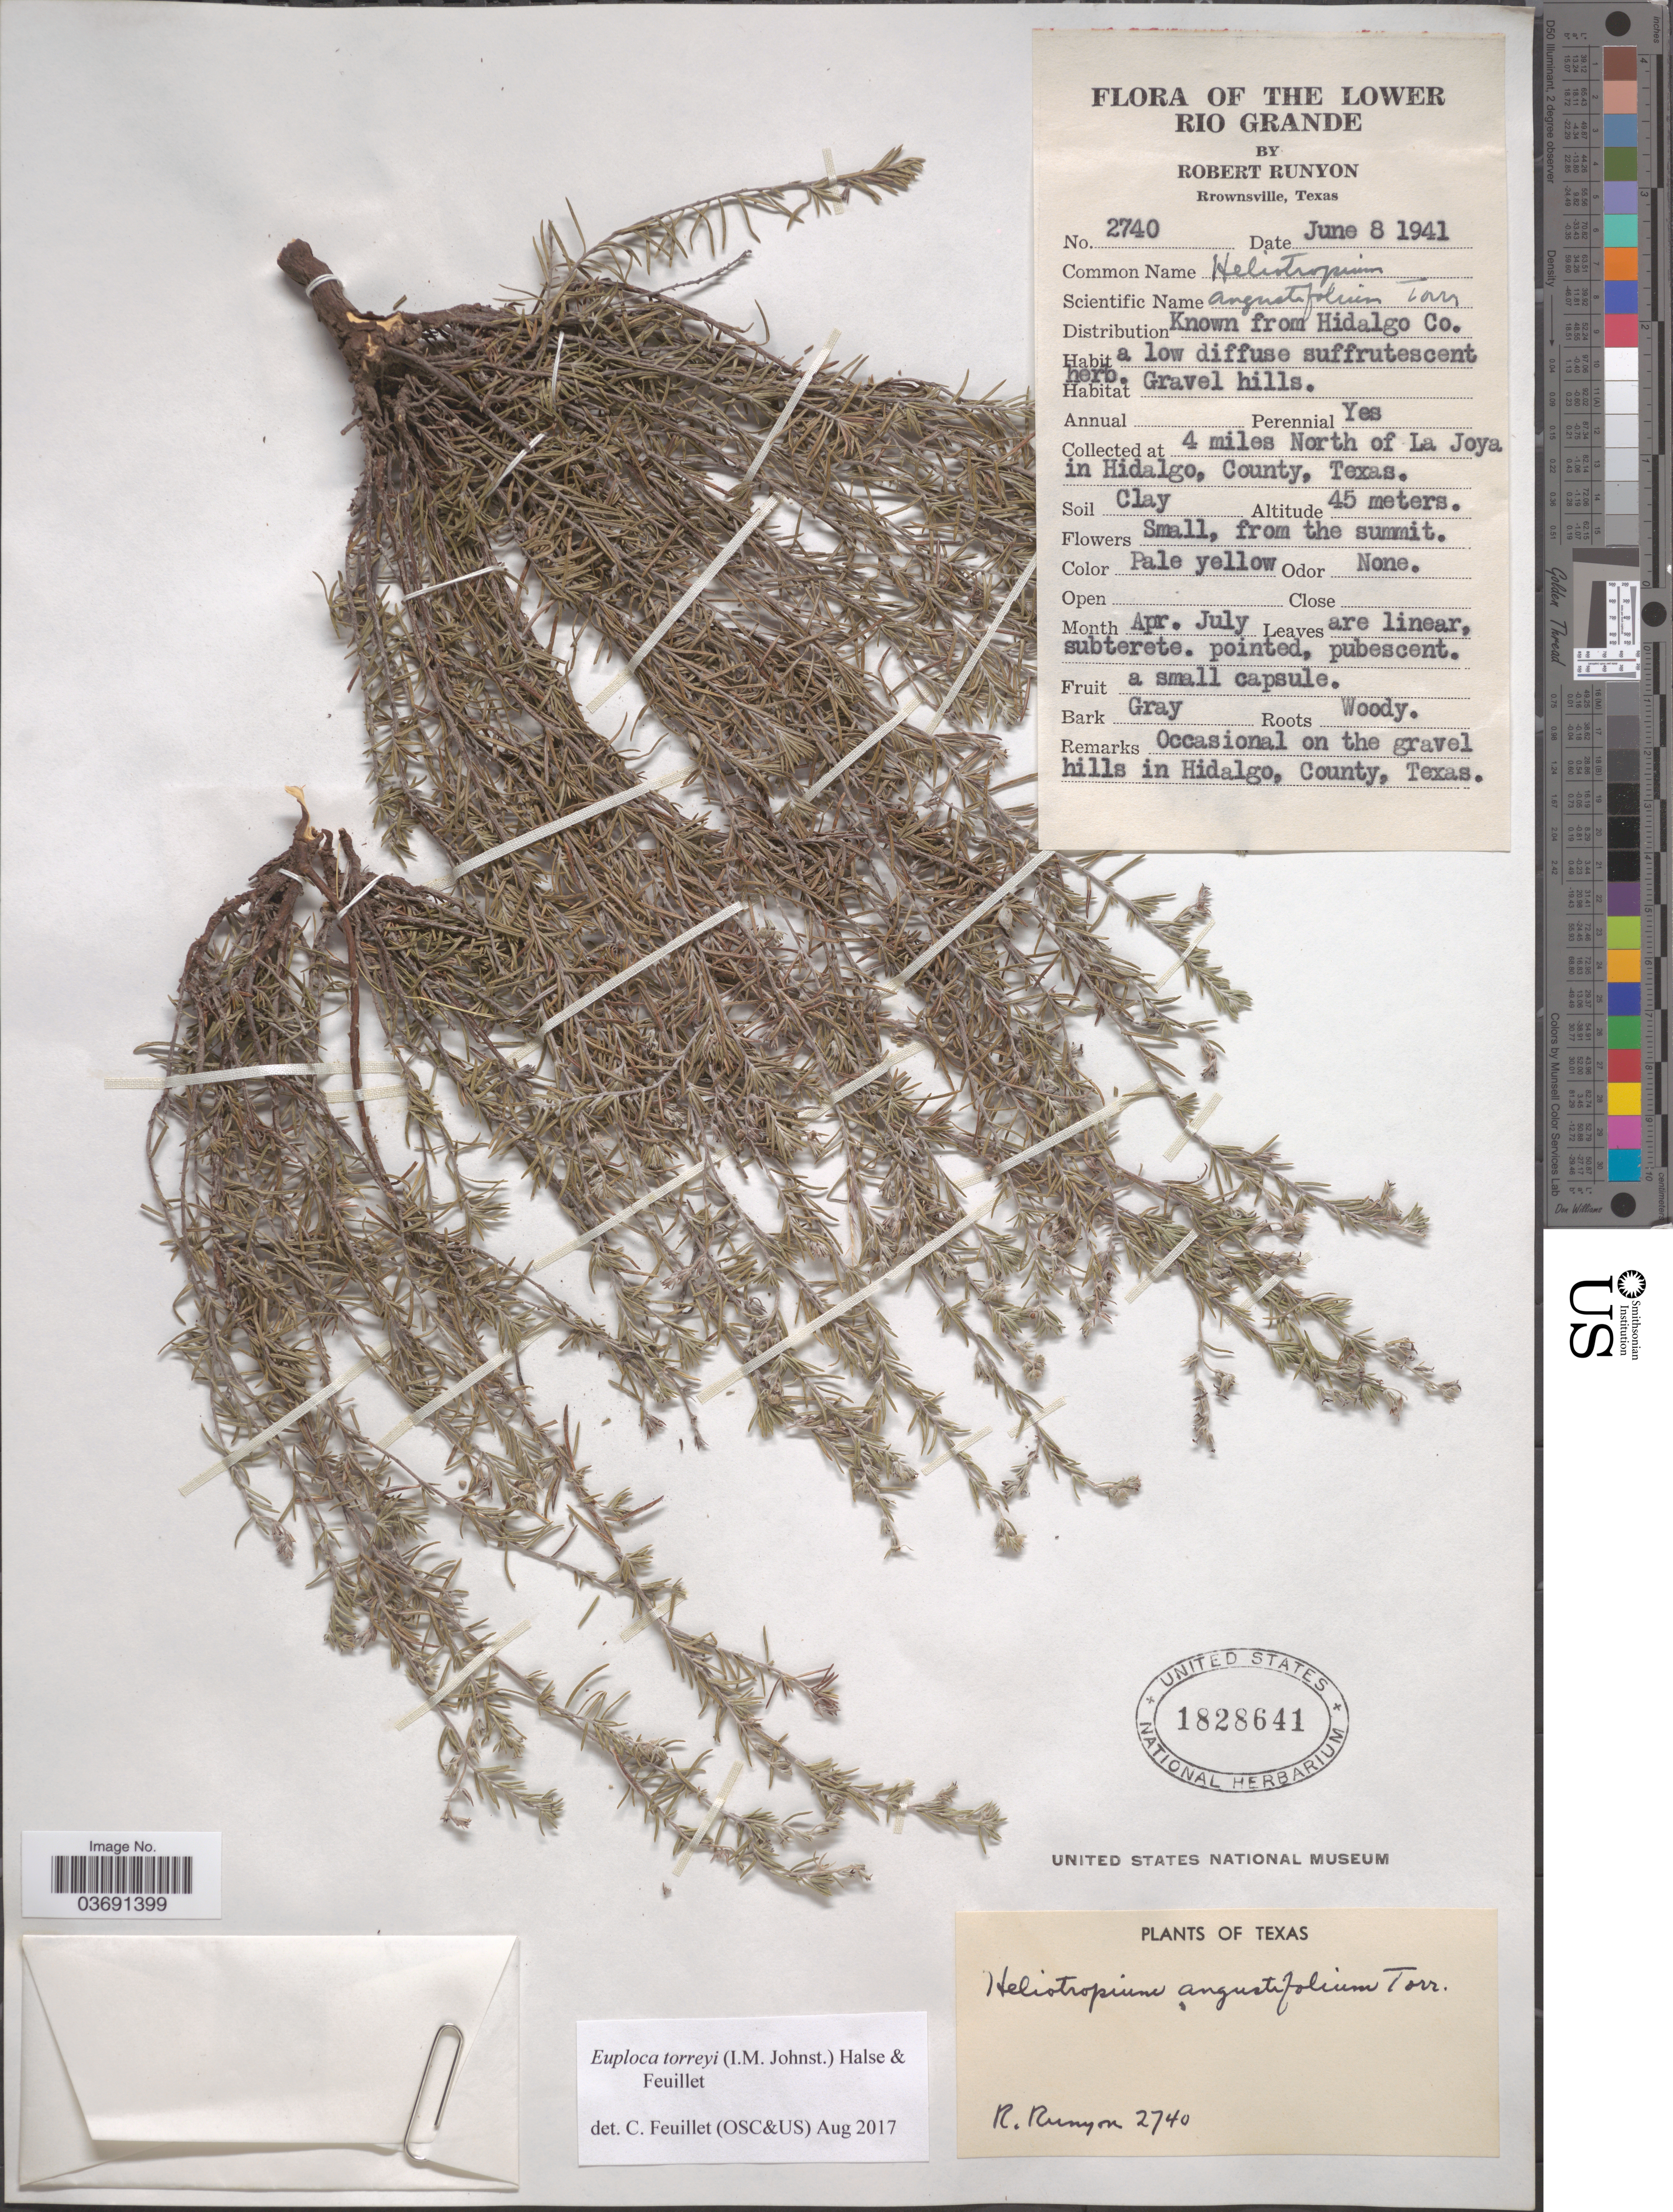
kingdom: Plantae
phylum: Tracheophyta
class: Magnoliopsida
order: Boraginales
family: Heliotropiaceae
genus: Euploca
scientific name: Euploca torreyi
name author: (I.M. Johnst.) Feuillet & Halse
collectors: R. Runyon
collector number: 2740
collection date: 1941-06-08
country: United States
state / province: Texas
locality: Lower Rio Grande. Hidalgo Co. 4 miles North of La Joya in Hidalgo, County.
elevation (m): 45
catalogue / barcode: US 1828641